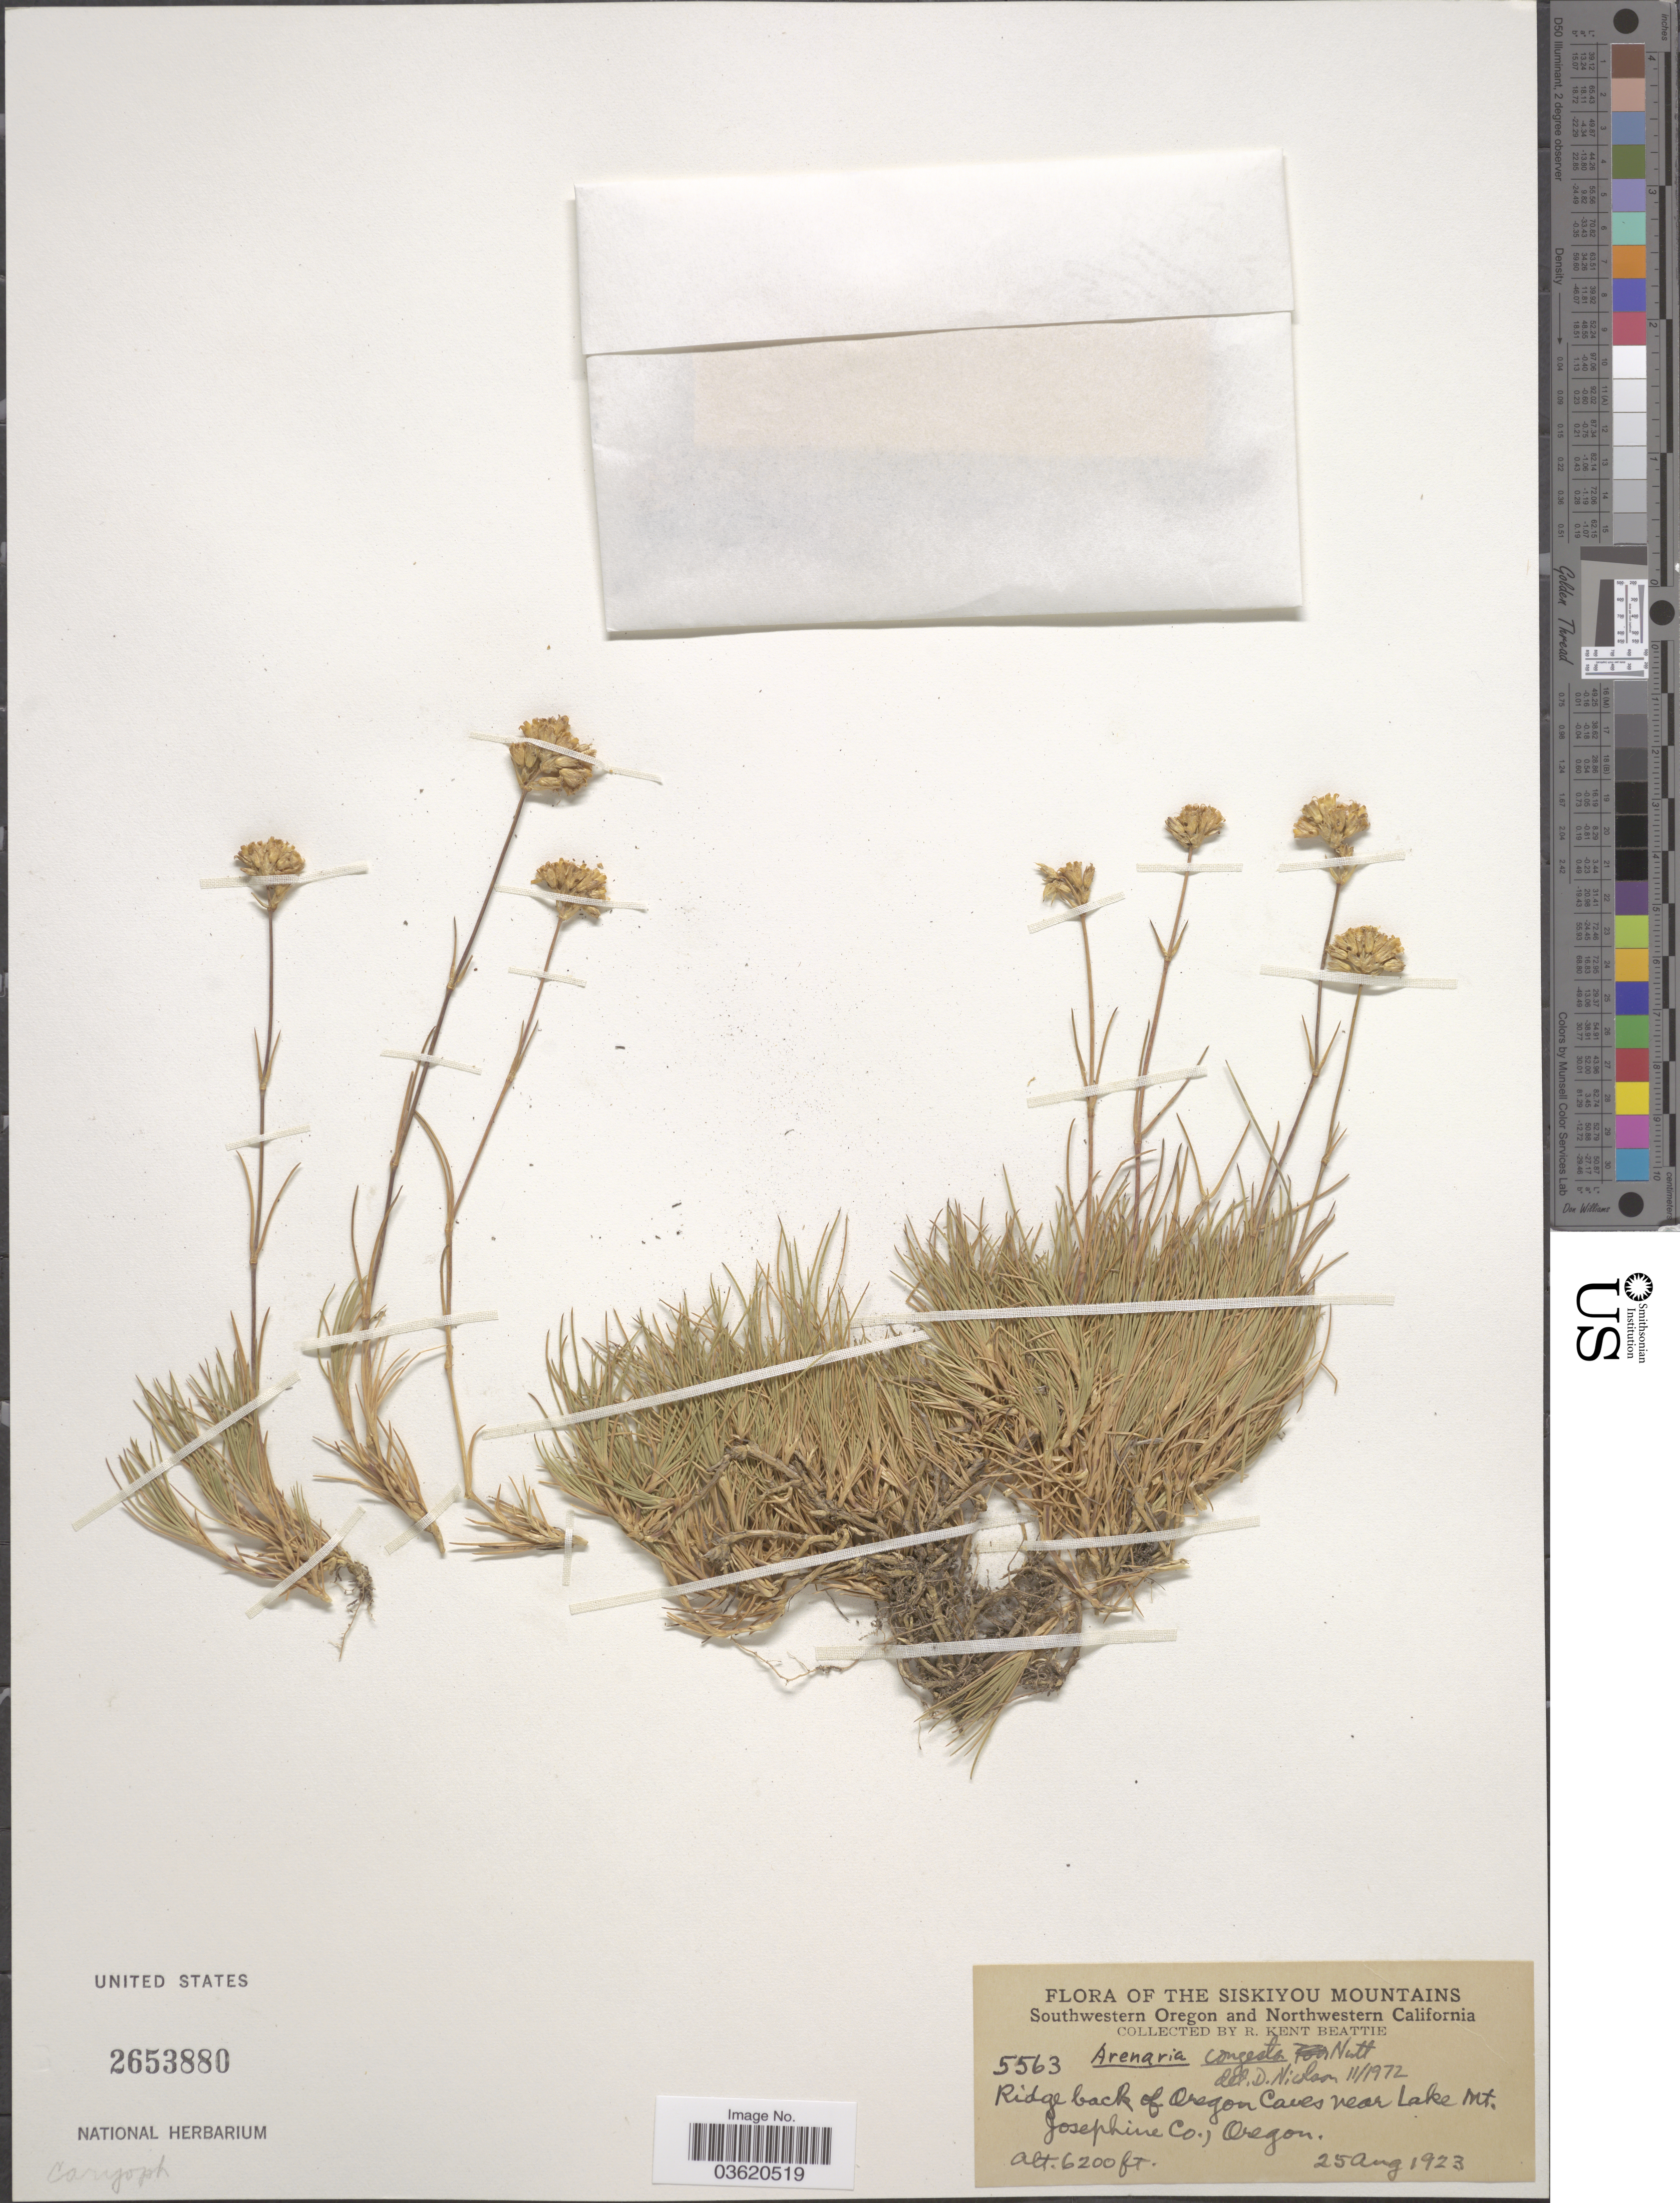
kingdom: Plantae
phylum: Tracheophyta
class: Magnoliopsida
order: Caryophyllales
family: Caryophyllaceae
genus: Eremogone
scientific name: Eremogone congesta var. crassula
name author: (Maguire) R.L. Hartm. & Rabeler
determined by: Strong, Mark T., (BOT), Smithsonian Institution - National Museum of Natural History (UNITED STATES)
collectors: R. K. Beattie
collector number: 5563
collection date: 1923-08-25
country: United States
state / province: Oregon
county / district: Josephine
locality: The Siskiyou Mountains. Southwestern Oregon. Ridge back of Oregon Caves near Lake Mt. Josephine Co.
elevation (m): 1890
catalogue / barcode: US 2653880